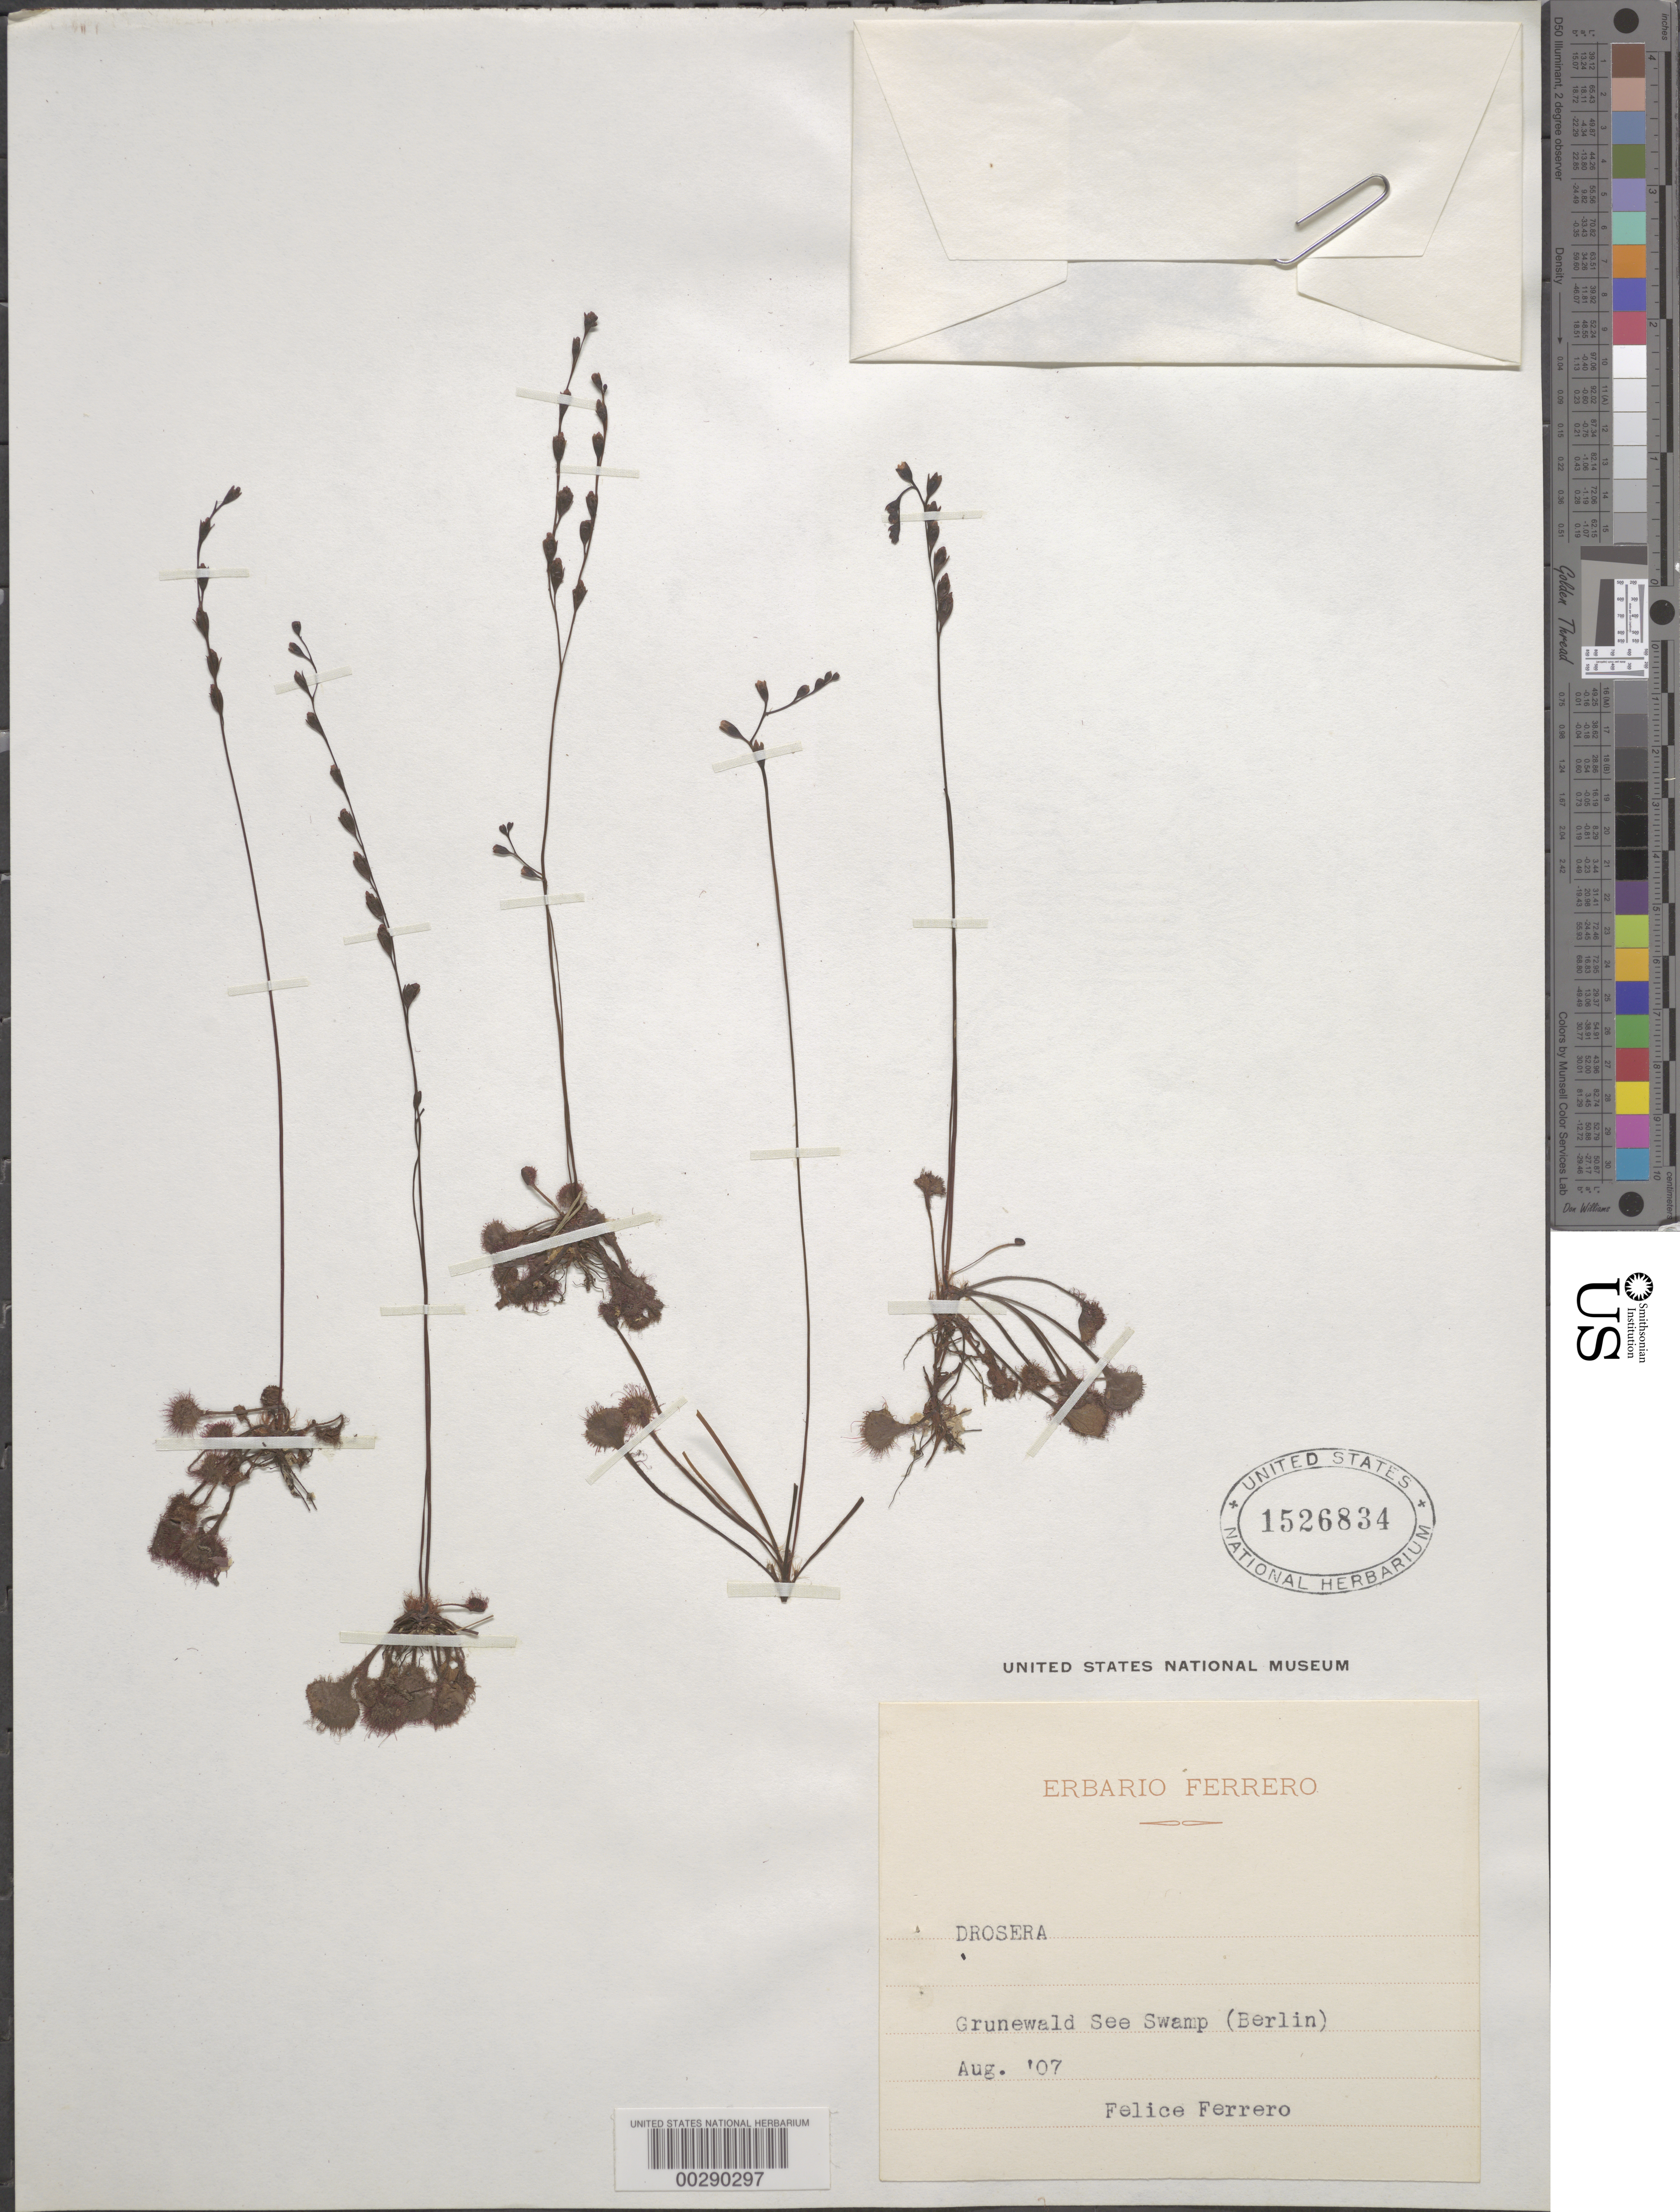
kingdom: Plantae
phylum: Tracheophyta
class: Magnoliopsida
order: Caryophyllales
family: Droseraceae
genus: Drosera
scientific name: Drosera sp.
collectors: F. Ferrero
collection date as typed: Aug 1907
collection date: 1907-08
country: Germany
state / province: Berlin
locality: Grunewald see swamp (berlin)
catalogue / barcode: US 1526834